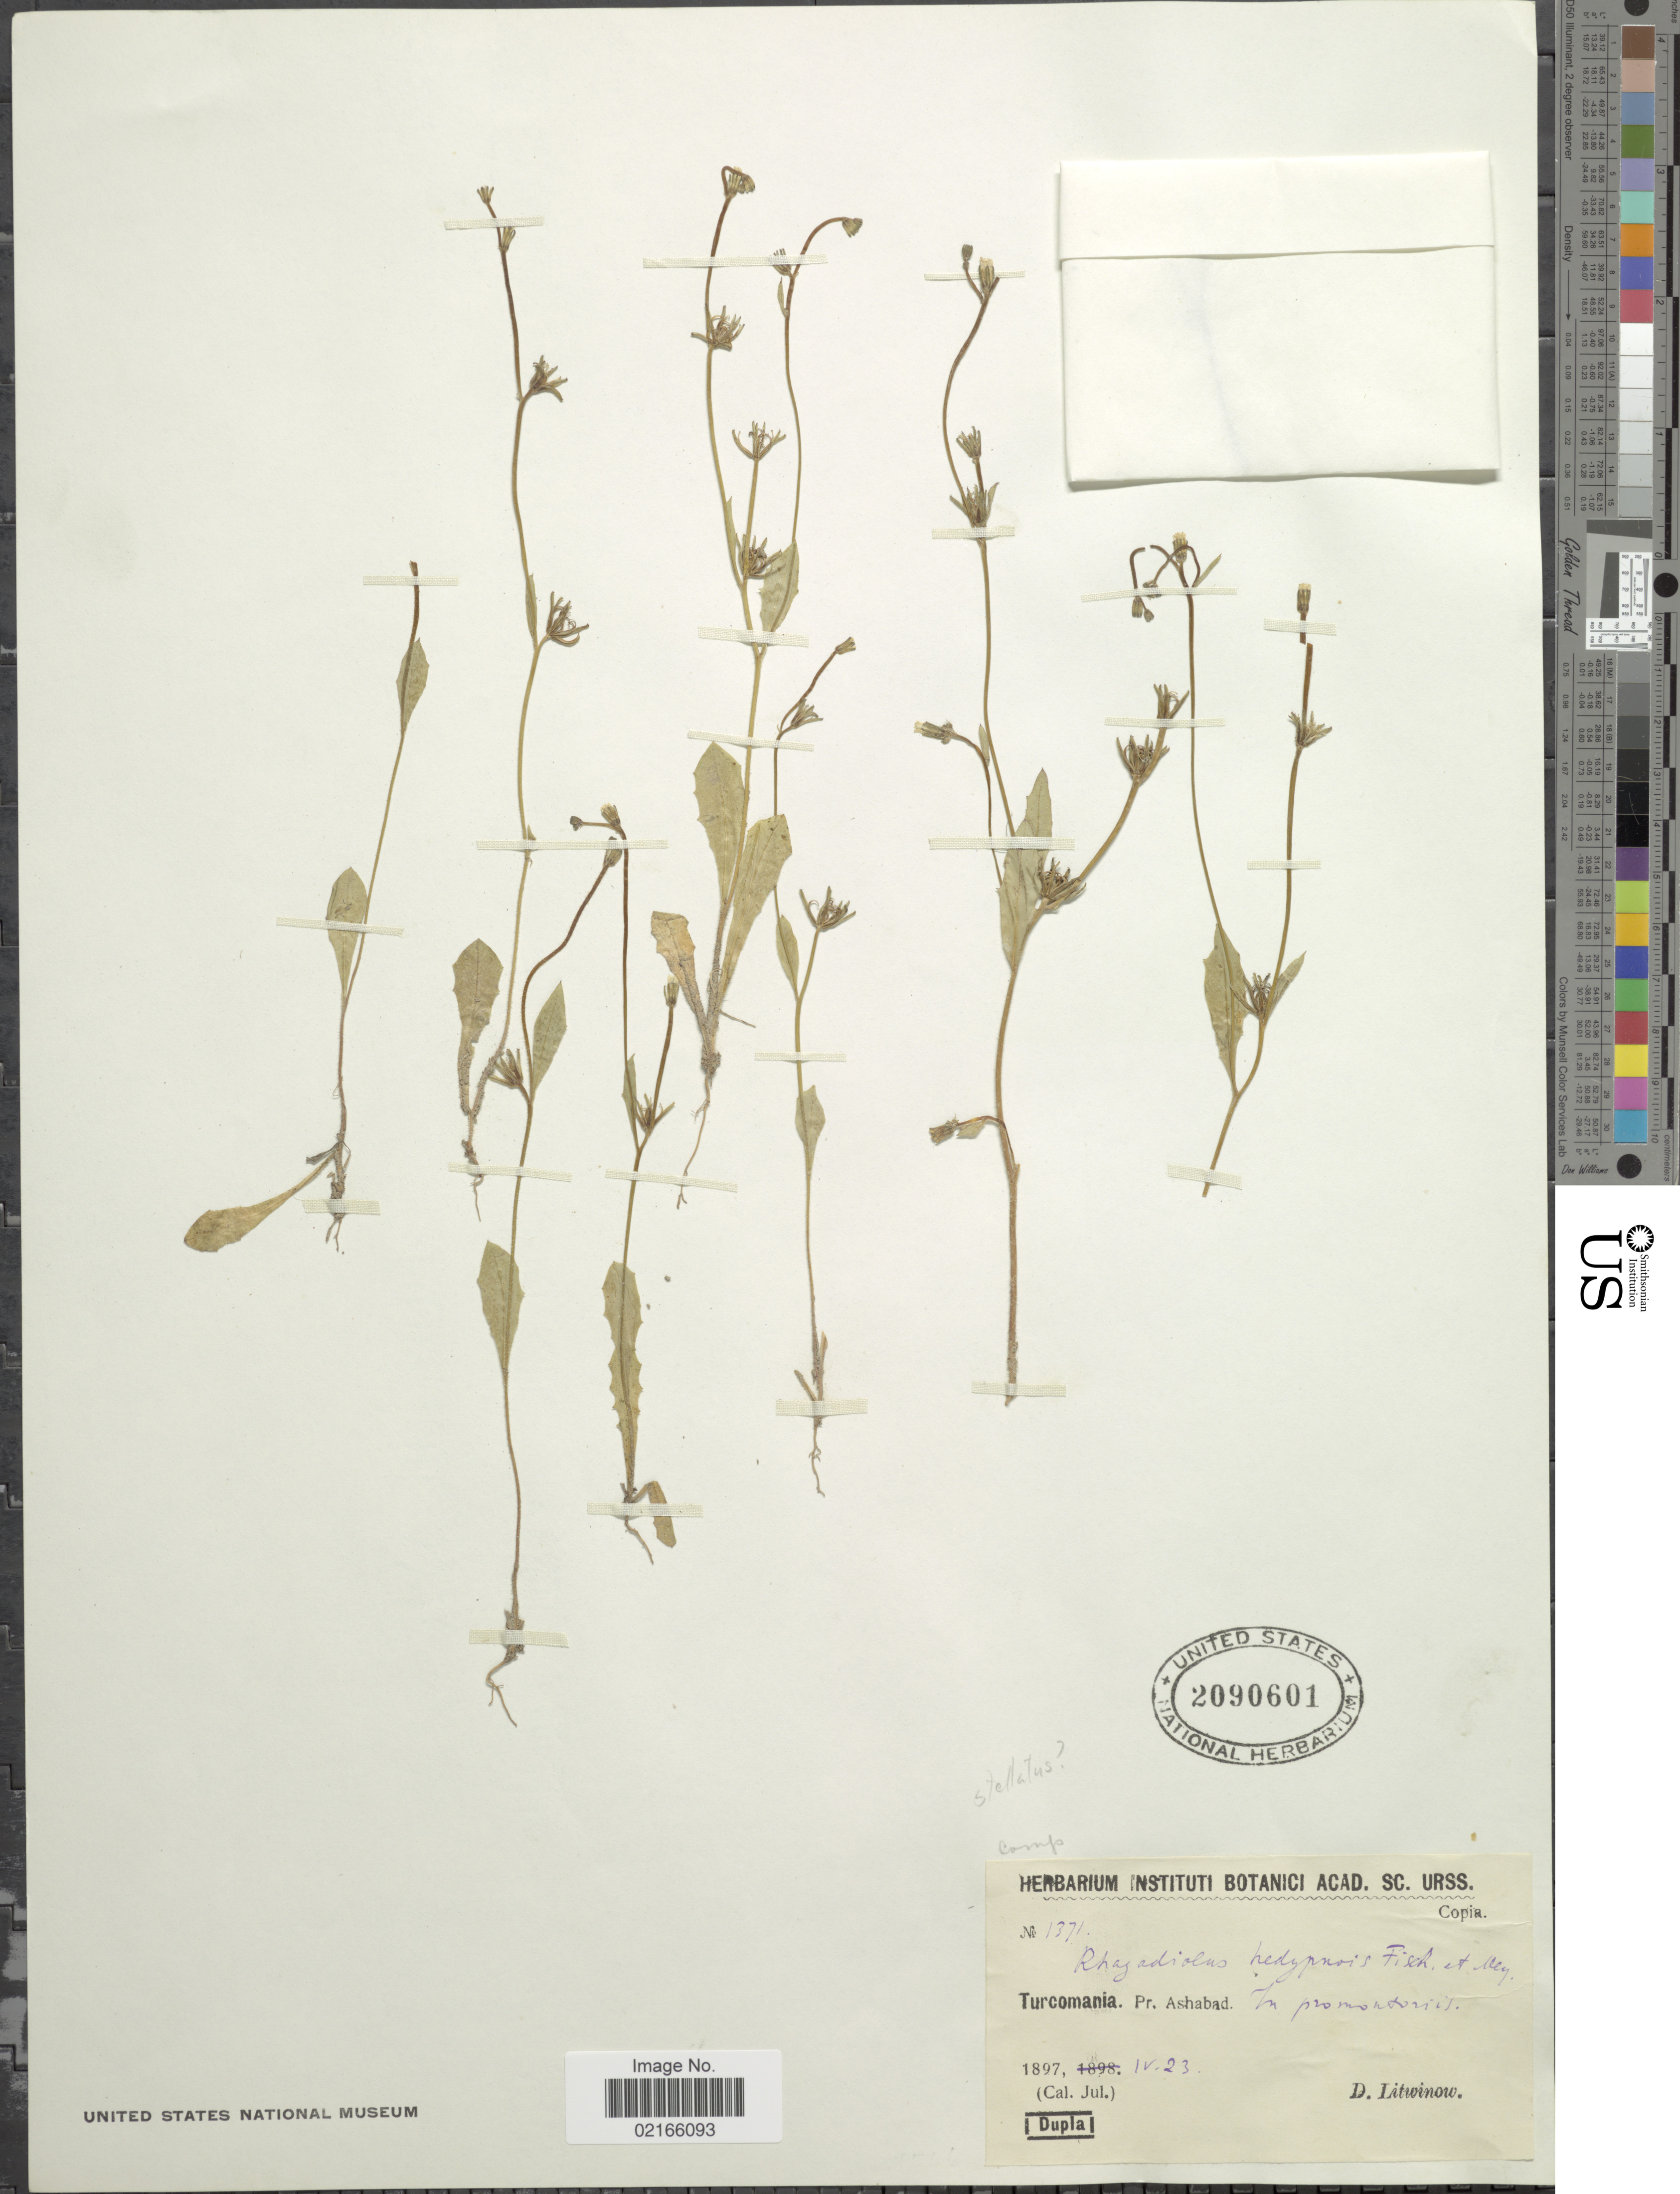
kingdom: Plantae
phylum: Tracheophyta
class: Magnoliopsida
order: Asterales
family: Asteraceae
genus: Rhagadiolus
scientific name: Rhagadiolus hedypnois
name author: Fisch. & C.A. Mey.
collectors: D. Litwinow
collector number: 1371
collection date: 1897-04-23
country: Turkey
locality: Pr. Ashabad, in promontonis [interpreted]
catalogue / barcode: US 2090601